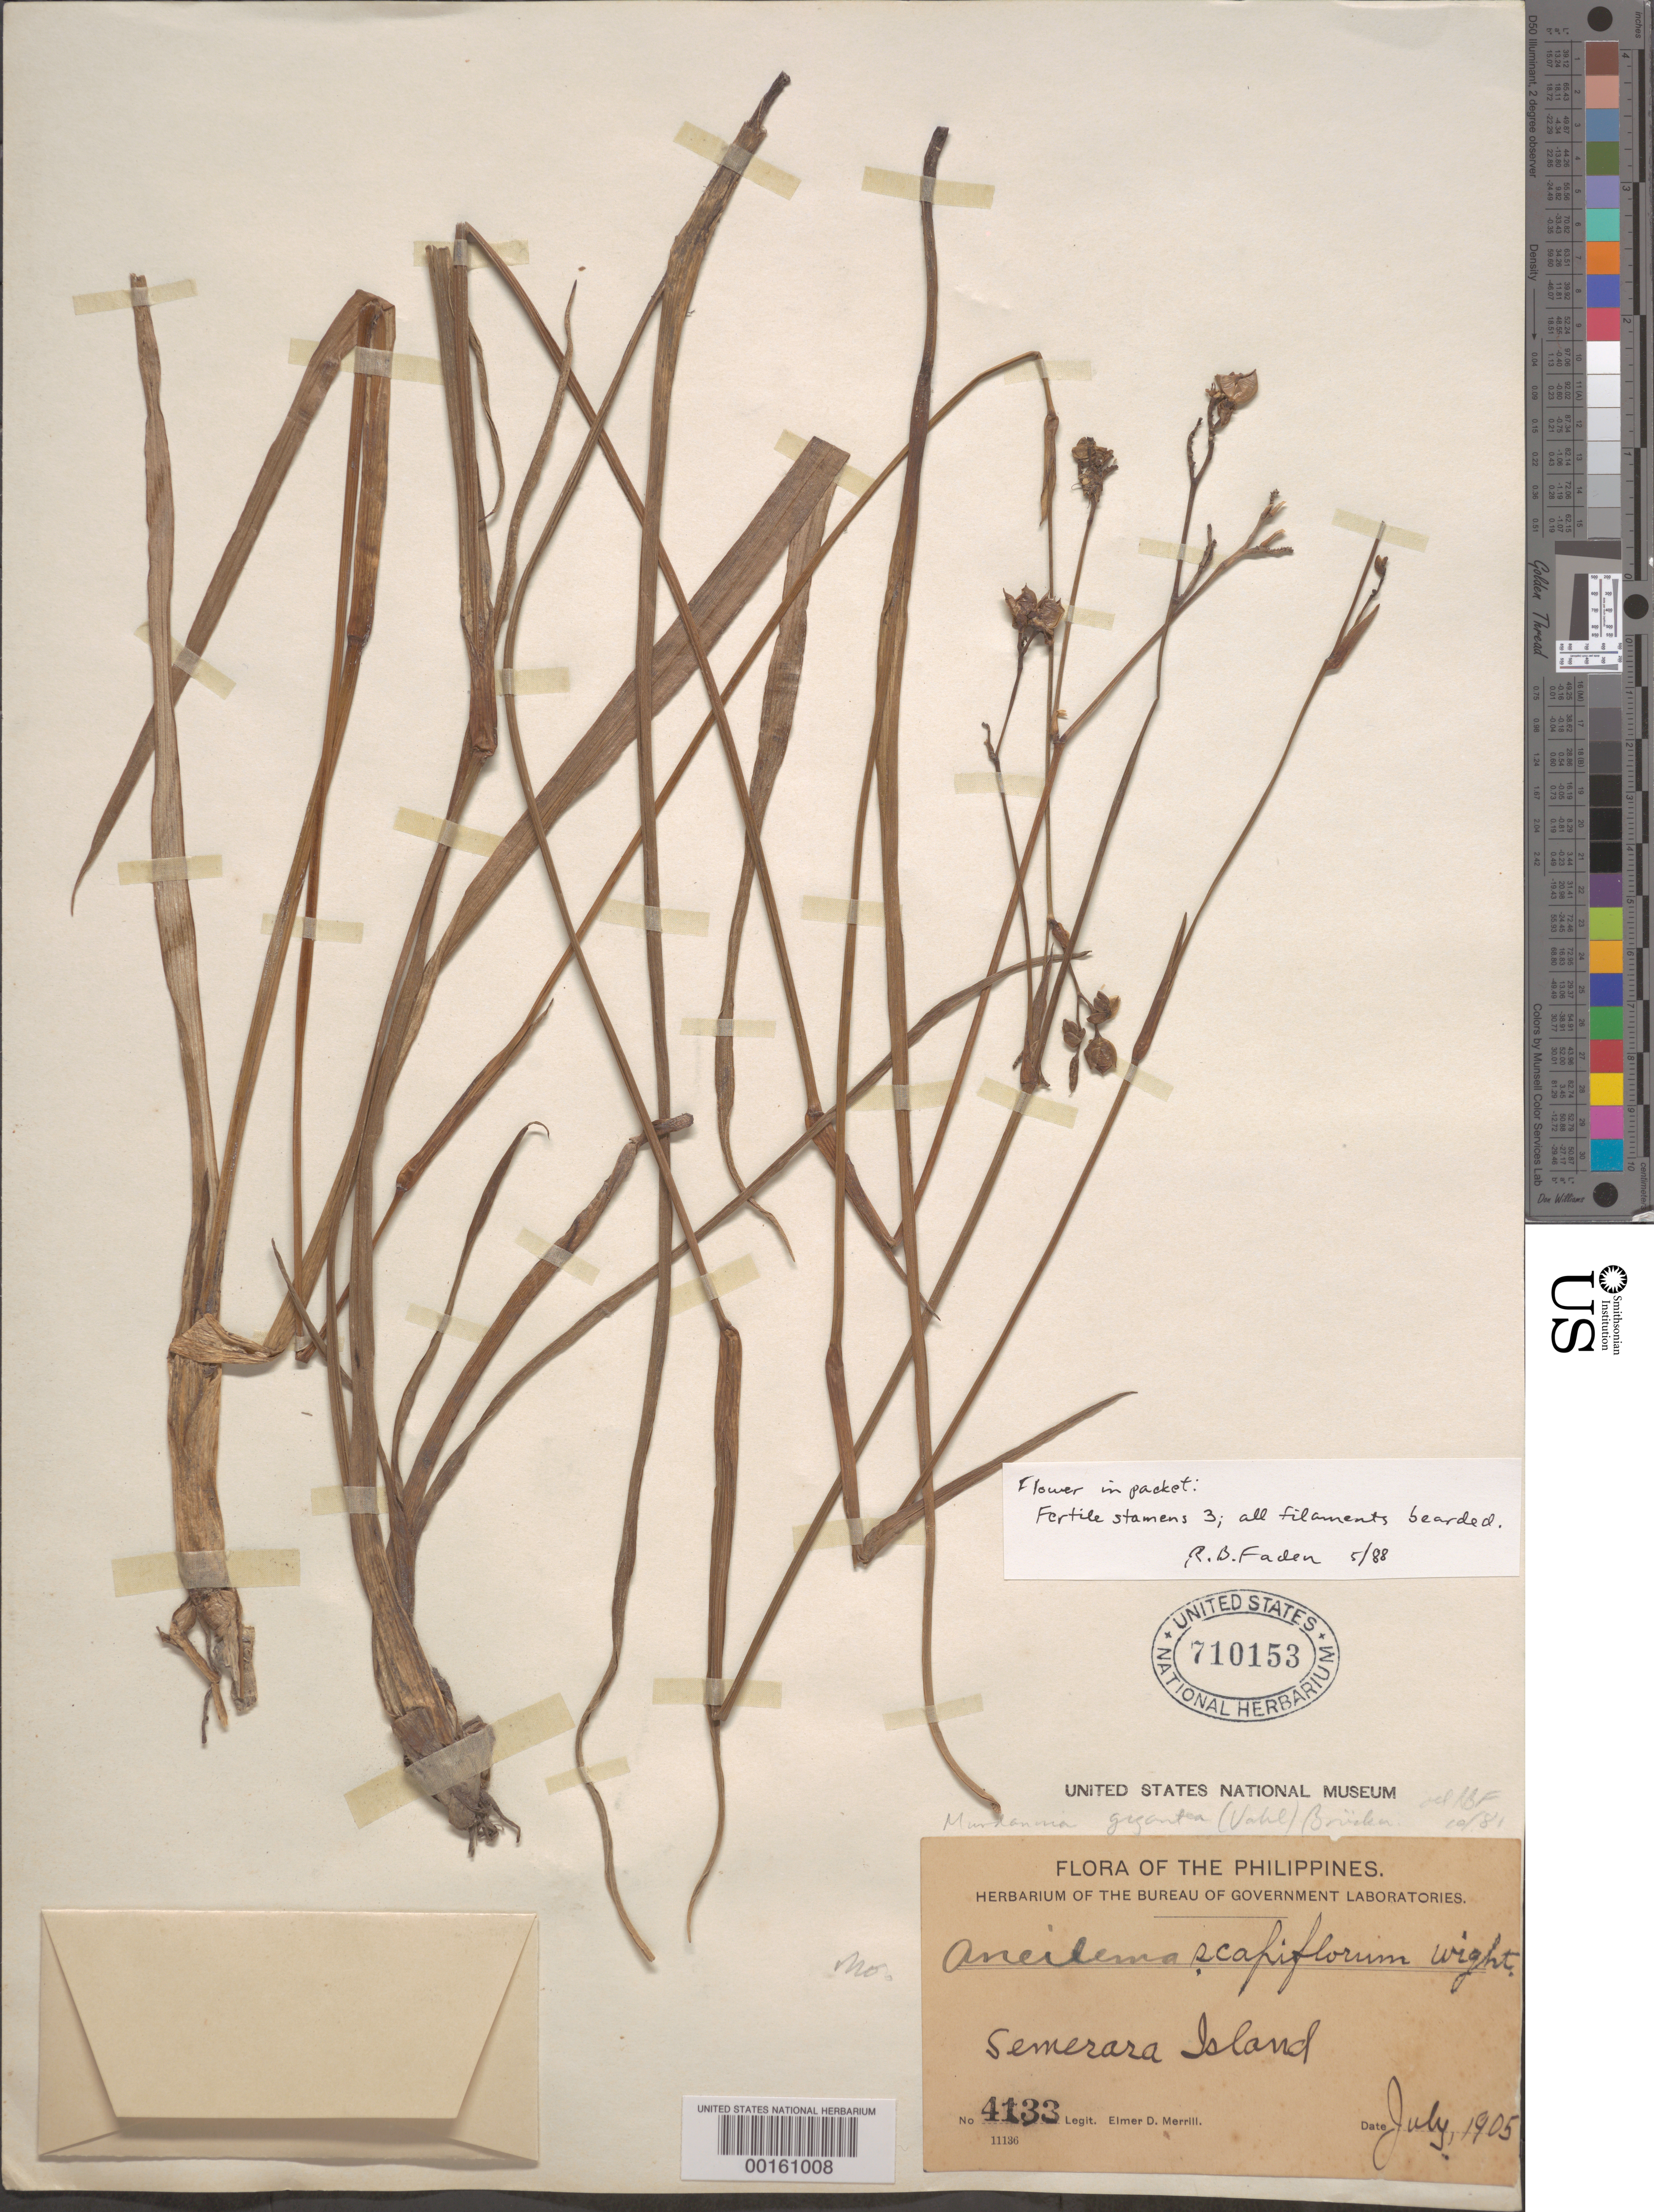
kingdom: Plantae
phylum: Tracheophyta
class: Liliopsida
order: Commelinales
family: Commelinaceae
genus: Murdannia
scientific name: Murdannia gigantea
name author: (Vahl) G. Brückn.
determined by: Faden, Robert B., (US), Smithsonian Institution - National Museum of Natural History (UNITED STATES)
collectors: E. D. Merrill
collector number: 4133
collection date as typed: Jul 1905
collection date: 1905-07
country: Philippines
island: Semerara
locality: Semerara island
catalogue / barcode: US 710153